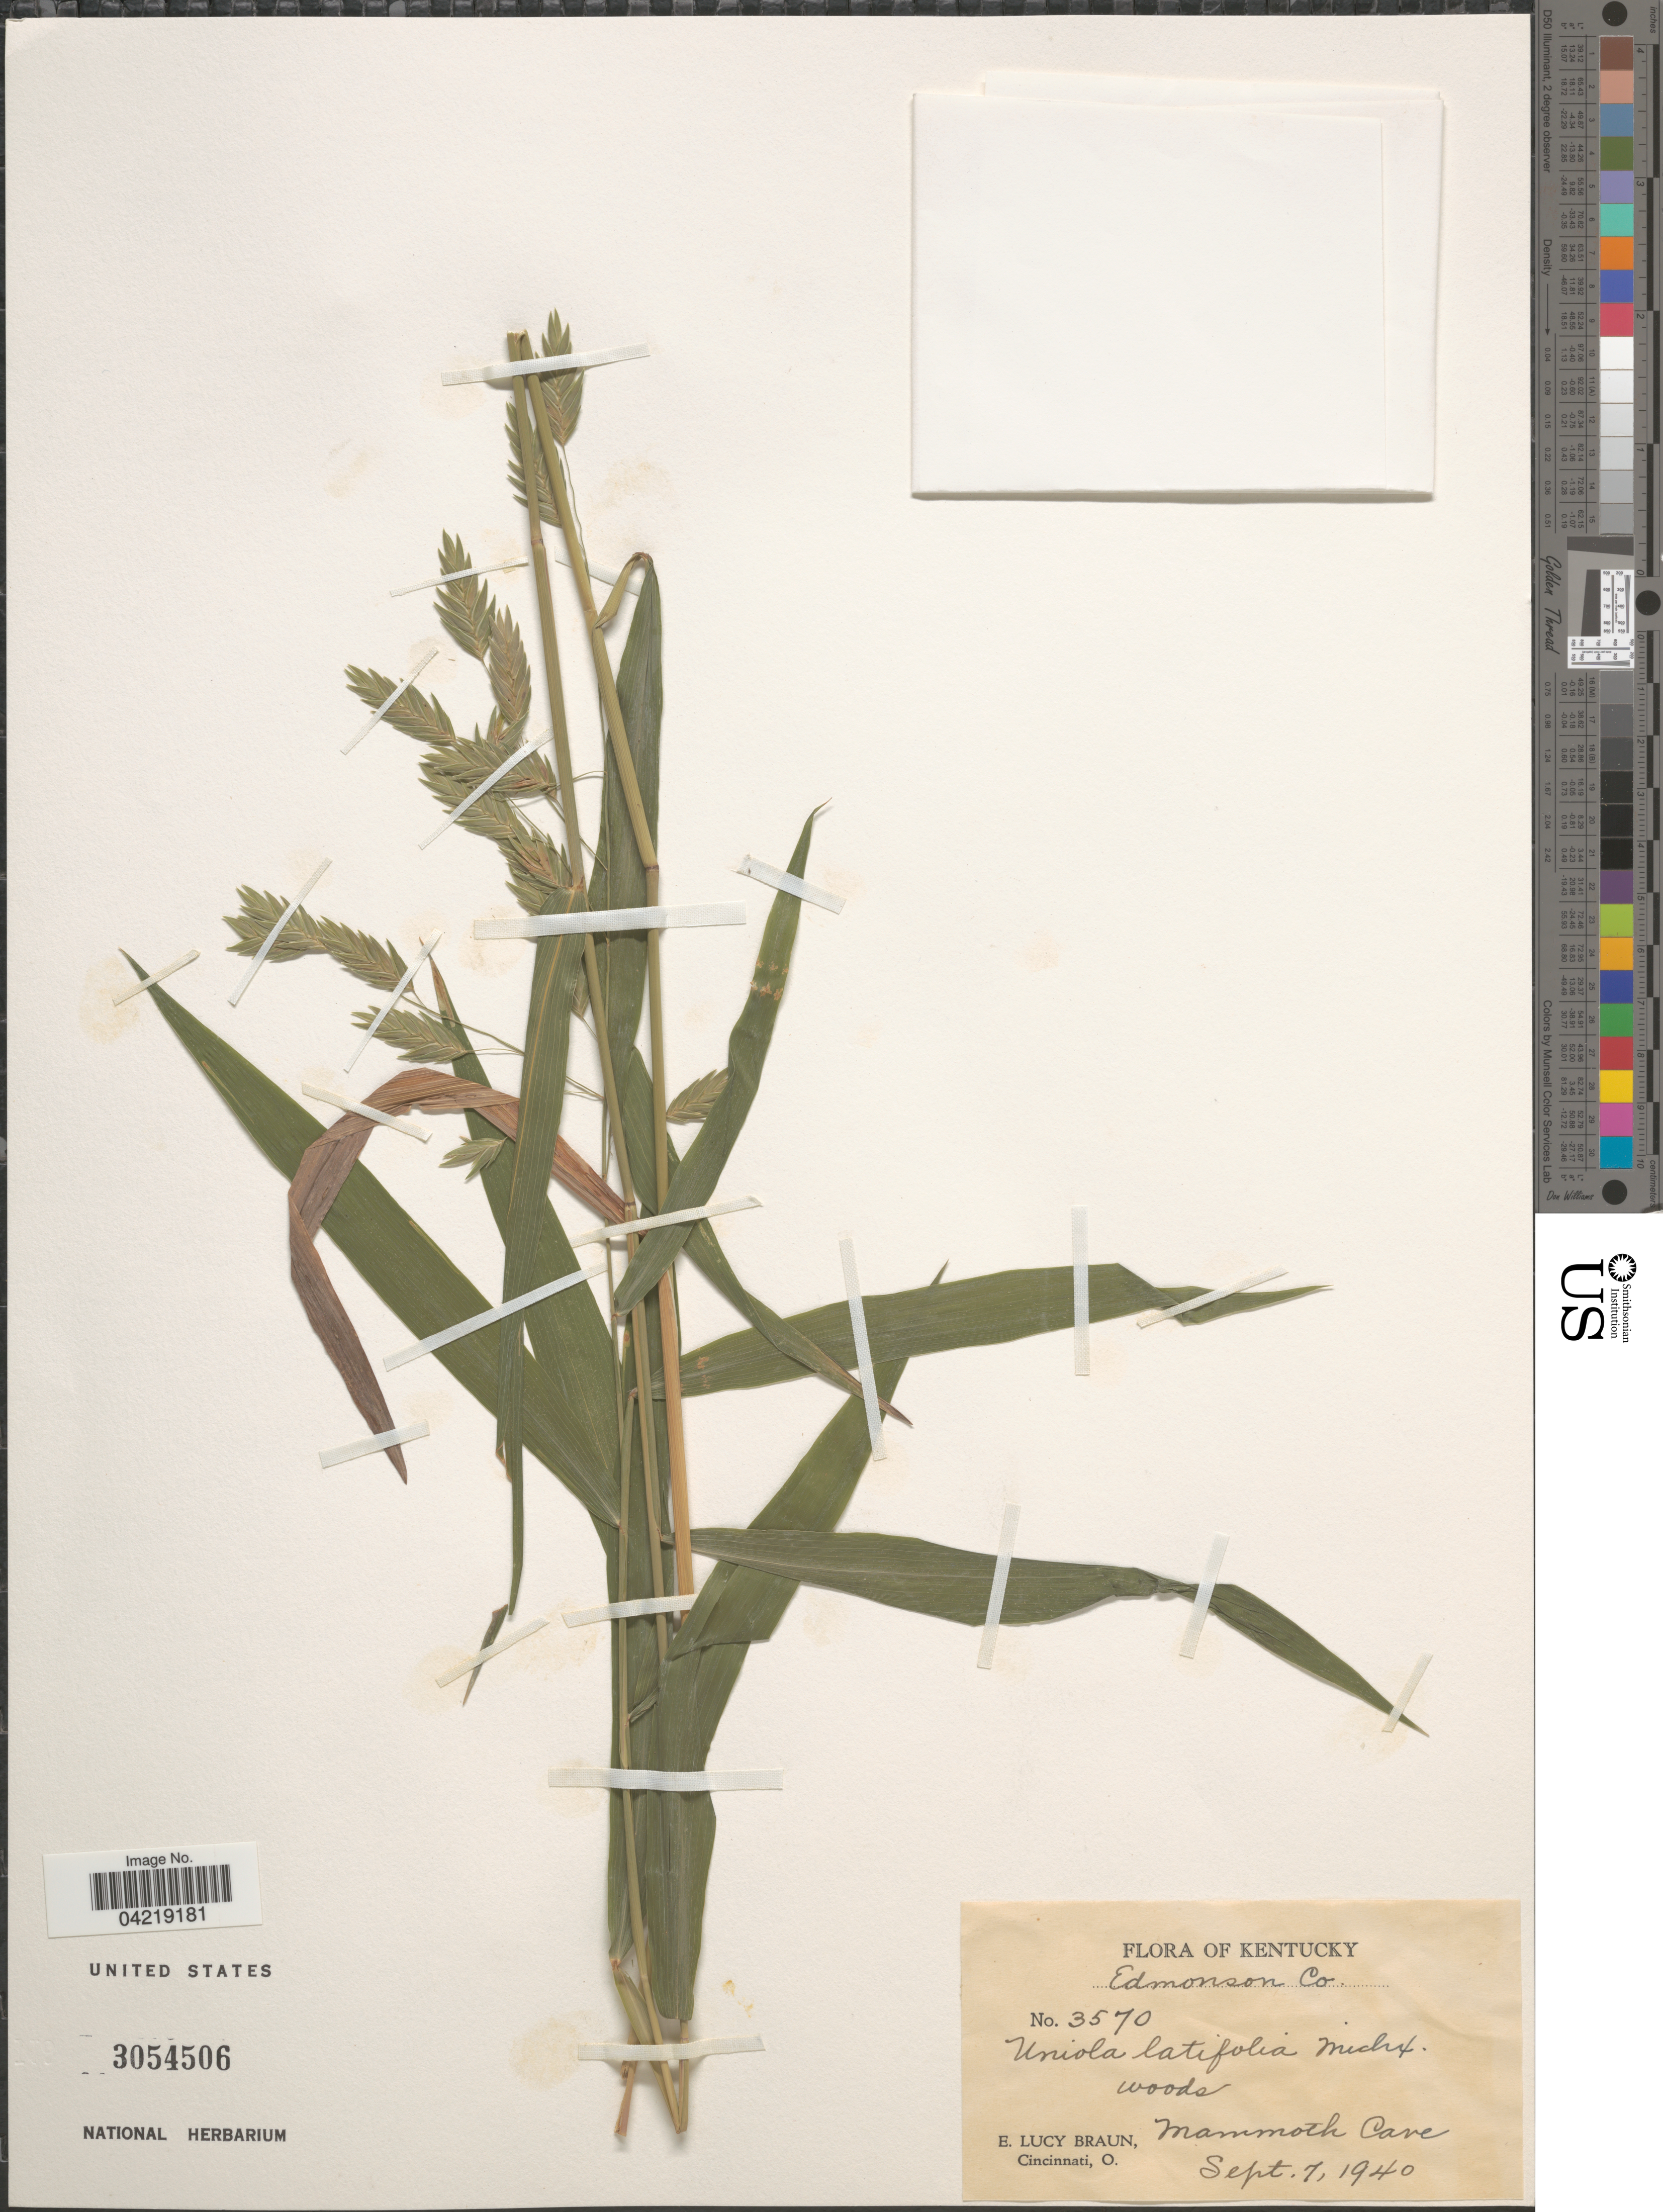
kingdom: Plantae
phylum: Tracheophyta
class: Liliopsida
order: Poales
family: Poaceae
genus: Chasmanthium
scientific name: Chasmanthium latifolium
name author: (Michx.) H.O. Yates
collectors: E. L. Braun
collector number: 3570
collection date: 1940-09-07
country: United States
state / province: Kentucky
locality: Edmonson Co. Mammoth Cave.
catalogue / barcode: US 3054506